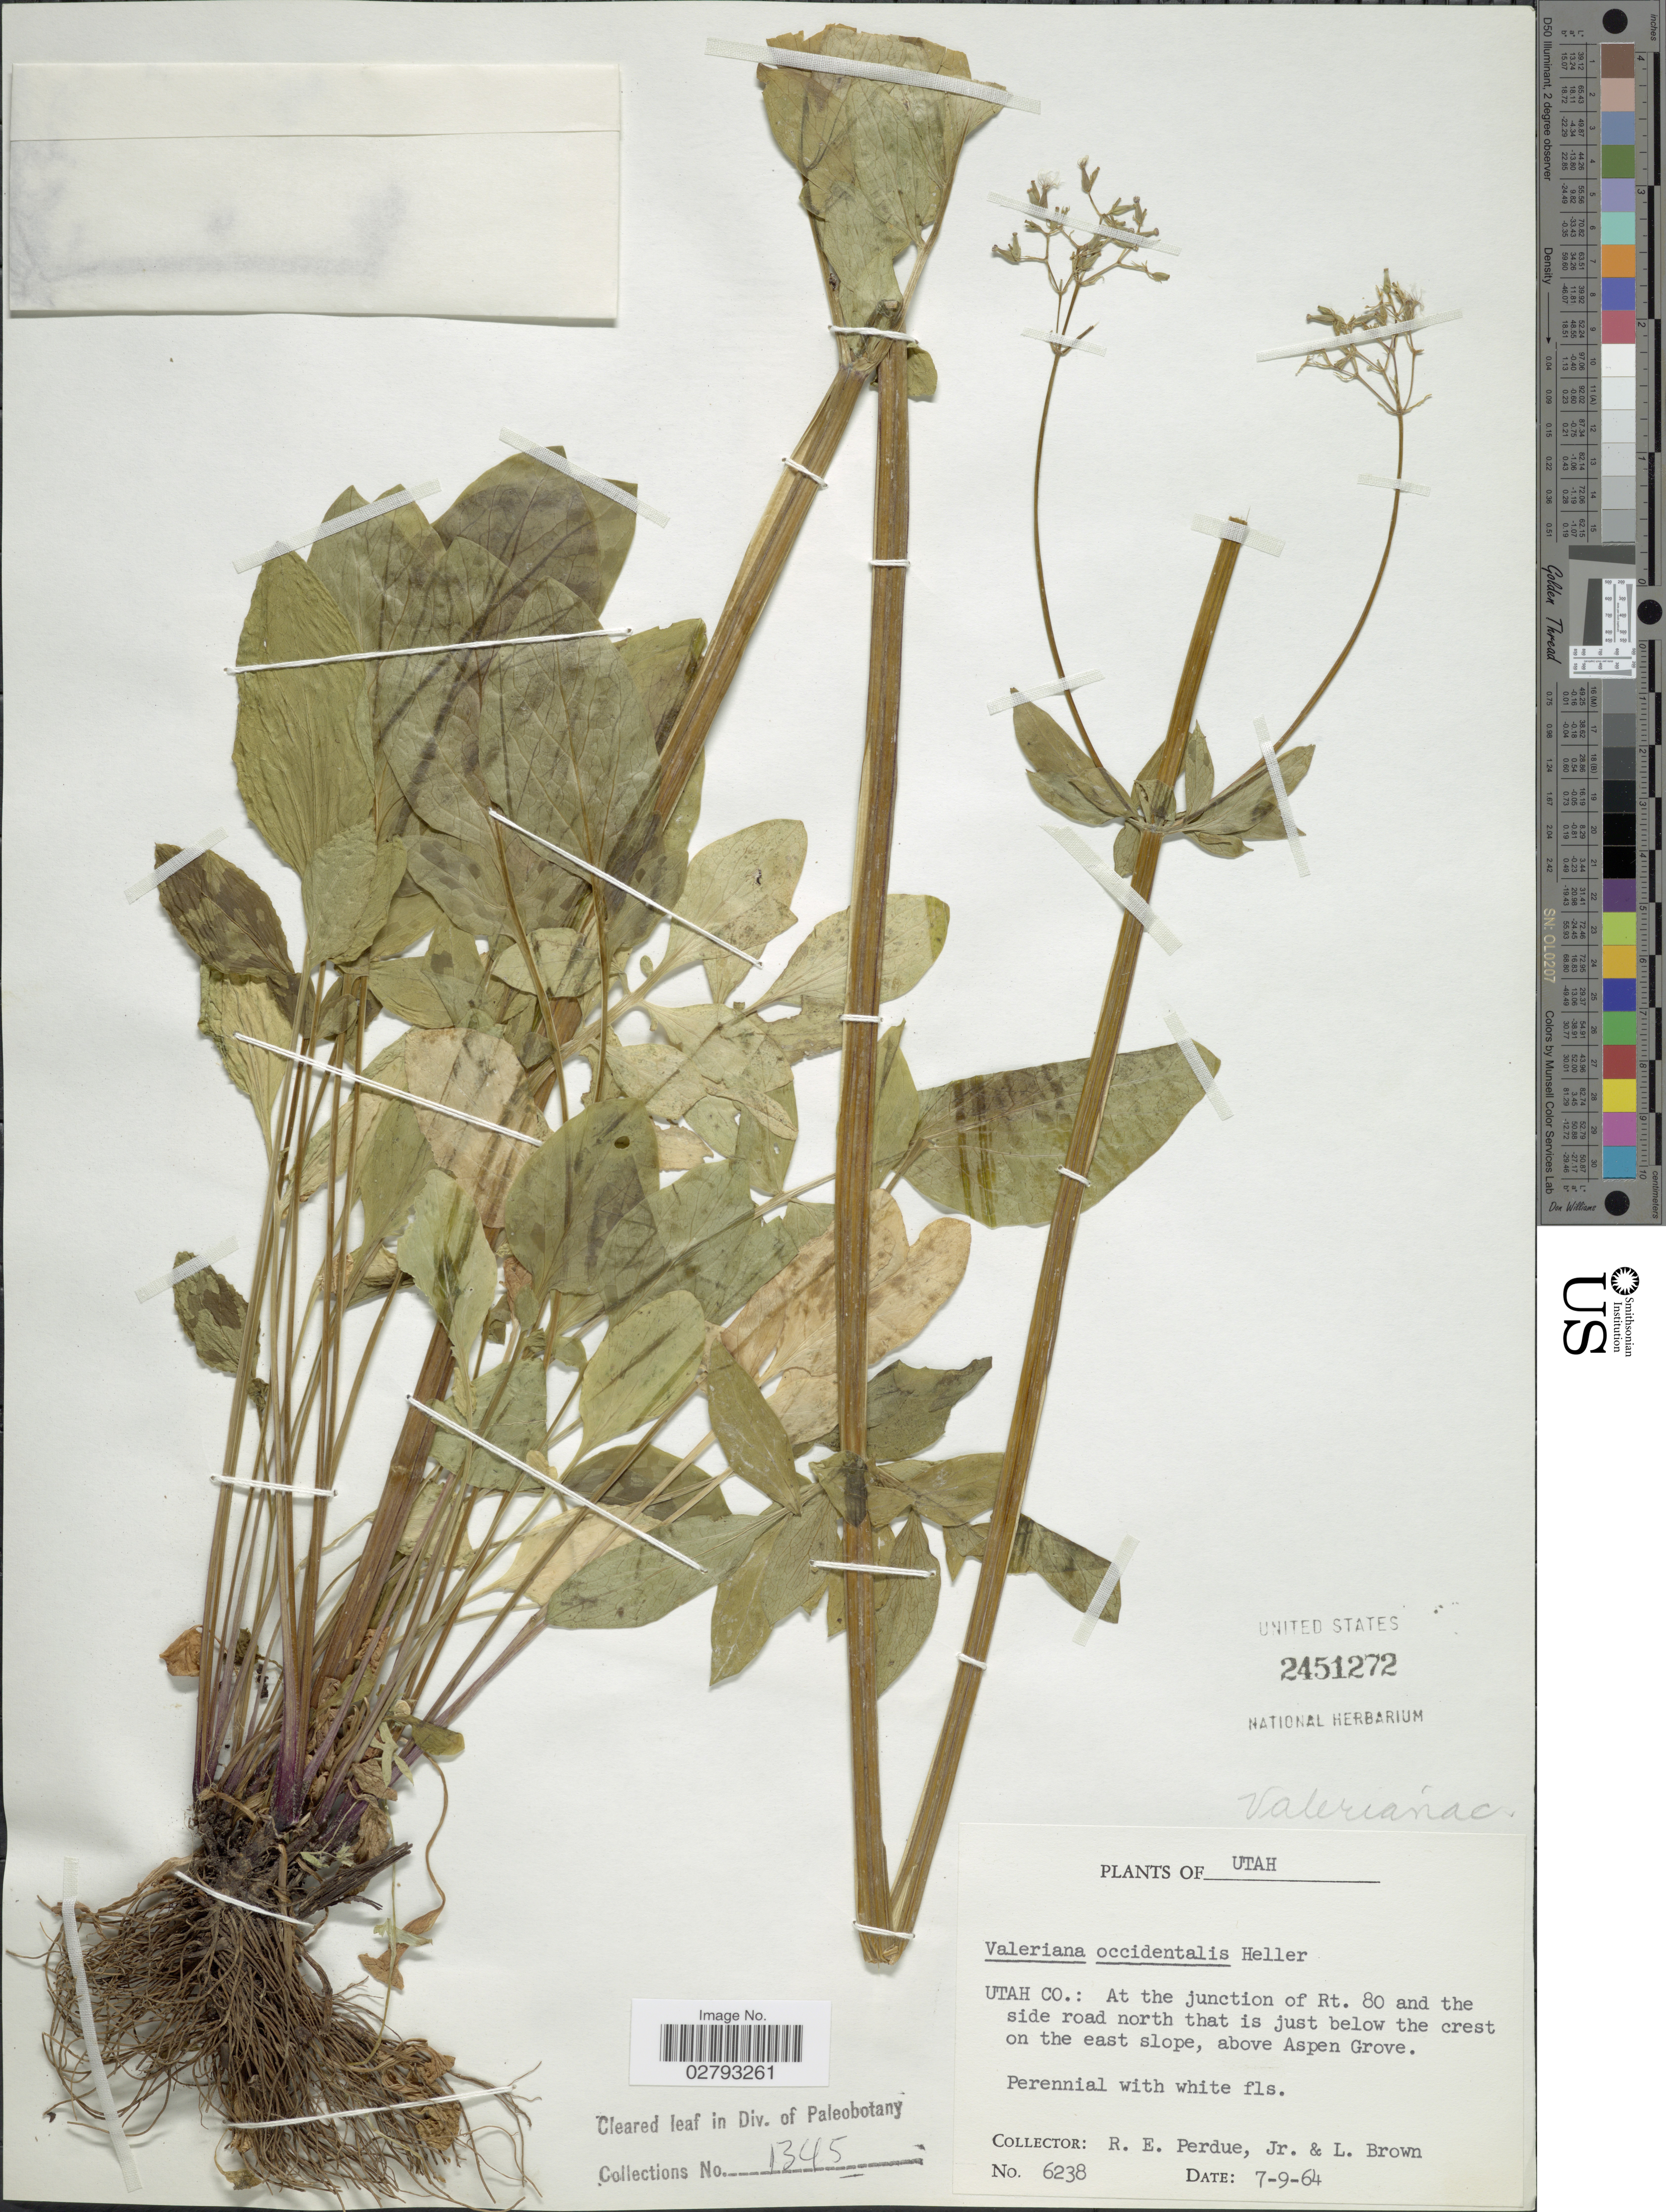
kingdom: Plantae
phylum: Tracheophyta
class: Magnoliopsida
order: Dipsacales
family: Caprifoliaceae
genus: Valeriana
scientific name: Valeriana occidentalis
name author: A. Heller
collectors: R. E. Perdue & L. Brown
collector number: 6238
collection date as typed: Transcribed d/m/y: 9/7/64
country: United States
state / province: Utah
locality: Utah Co.: At the junction of Rt. 80 and the side road north that is just below the crest on the east slope, above Aspen Grove.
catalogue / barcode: US 2451272